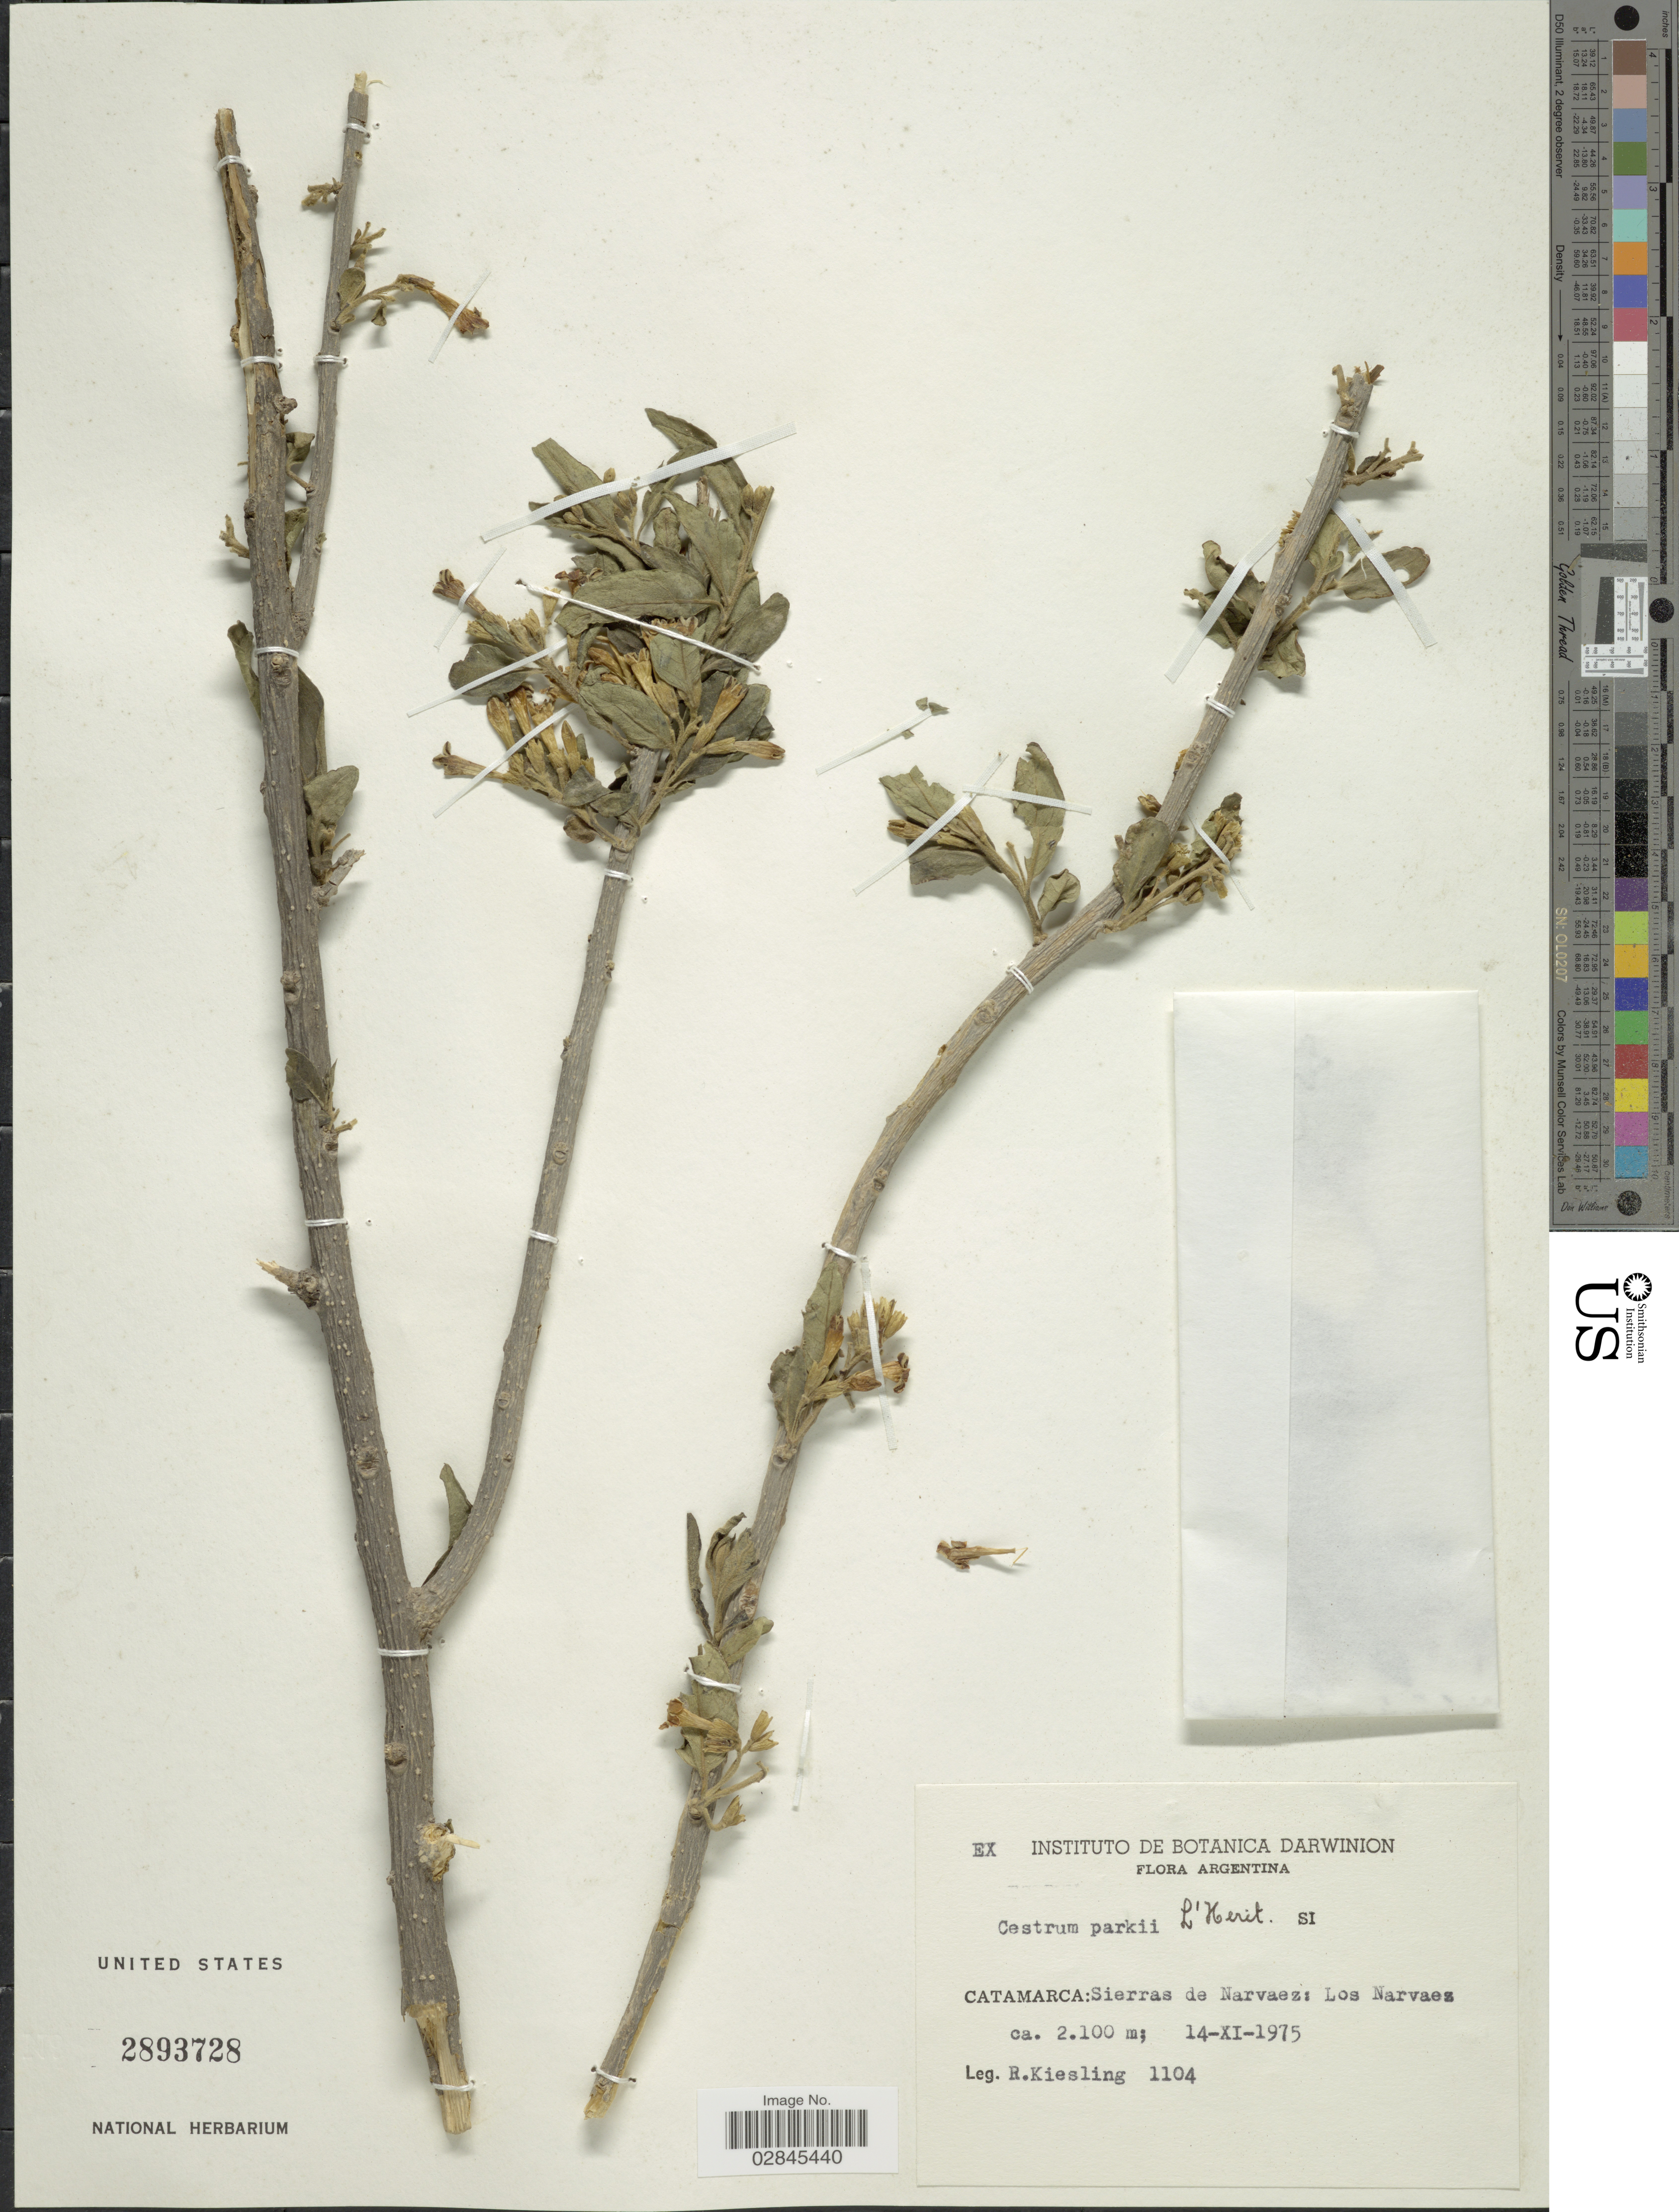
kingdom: Plantae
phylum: Tracheophyta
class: Magnoliopsida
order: Solanales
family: Solanaceae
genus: Cestrum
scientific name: Cestrum parqui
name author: L'Hér.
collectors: R. Kiesling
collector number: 1104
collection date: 1975-11-14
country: Argentina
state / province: Catamarca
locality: Sierras de Narvaez: Los Narvaez.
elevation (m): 2100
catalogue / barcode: US 2893728